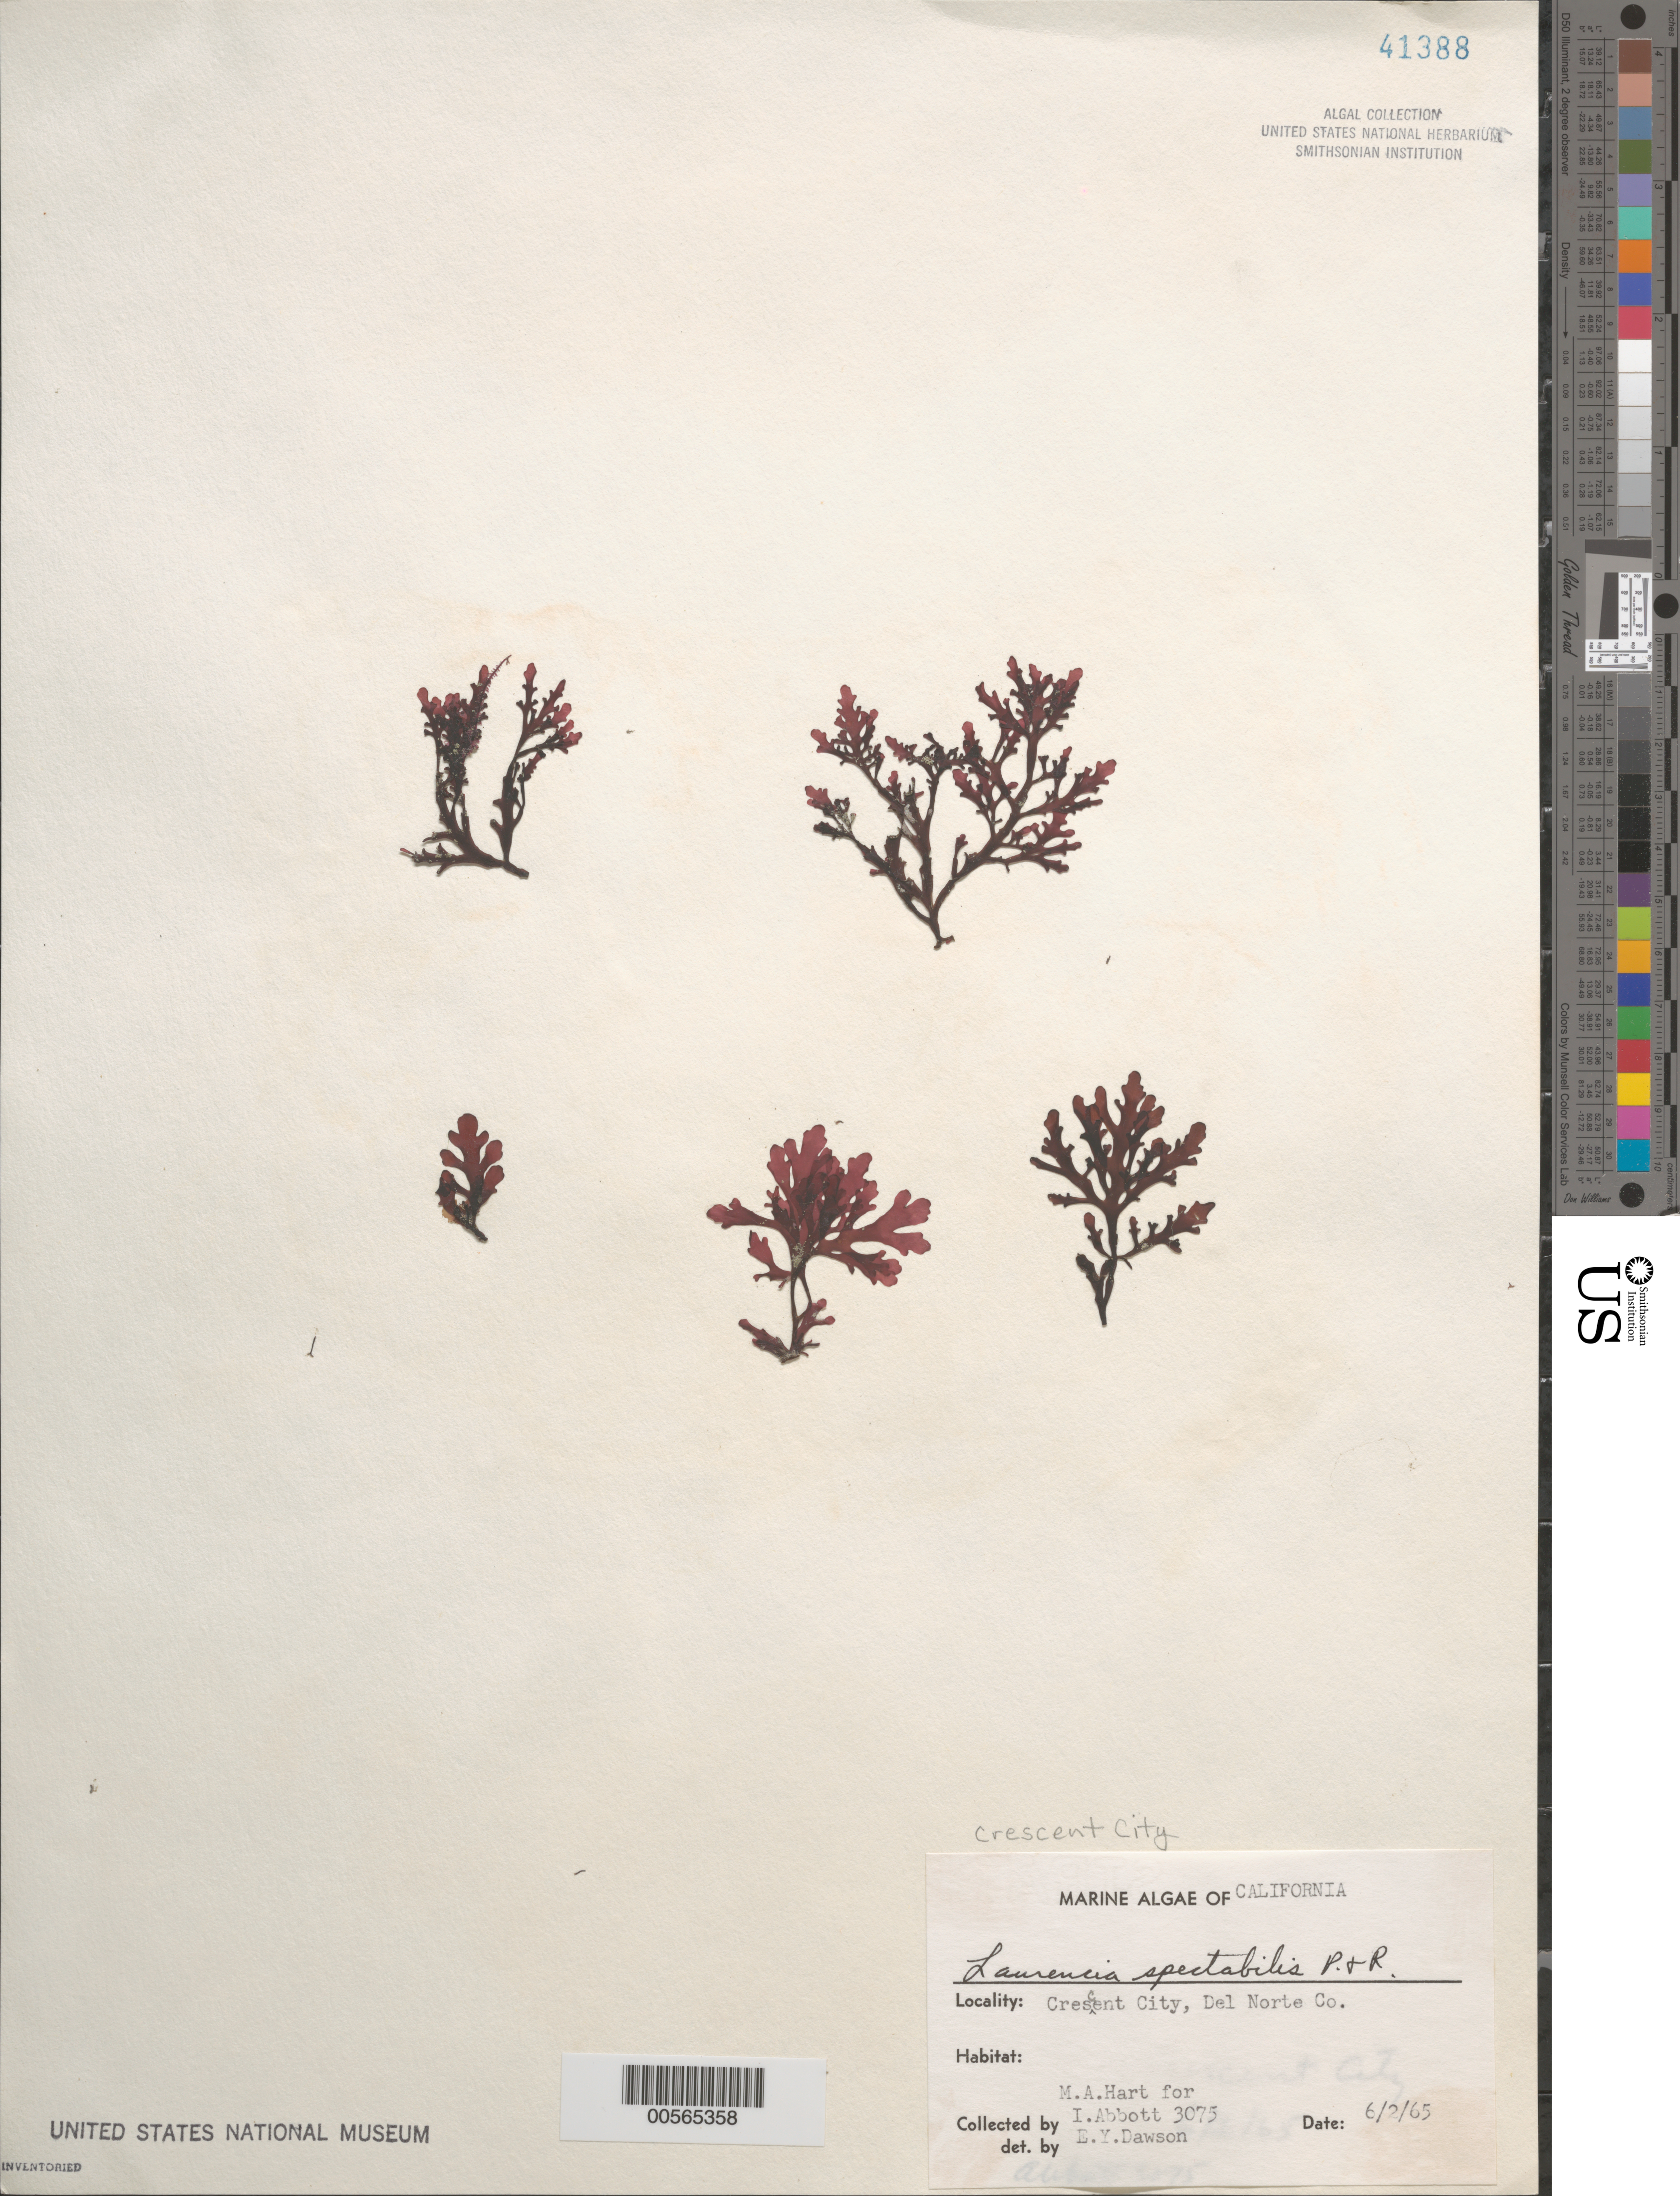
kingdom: Plantae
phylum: Rhodophyta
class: Florideophyceae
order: Ceramiales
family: Rhodomelaceae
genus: Osmundea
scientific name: Osmundea spectabilis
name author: (Postels & Rupr.) K.W. Nam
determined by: Algae name updating Project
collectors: M. A. Hart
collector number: IAA 3075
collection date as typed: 02 Jun 1965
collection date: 1965-06-02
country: United States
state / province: California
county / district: Del Norte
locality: Crescent City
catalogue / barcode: US 41388